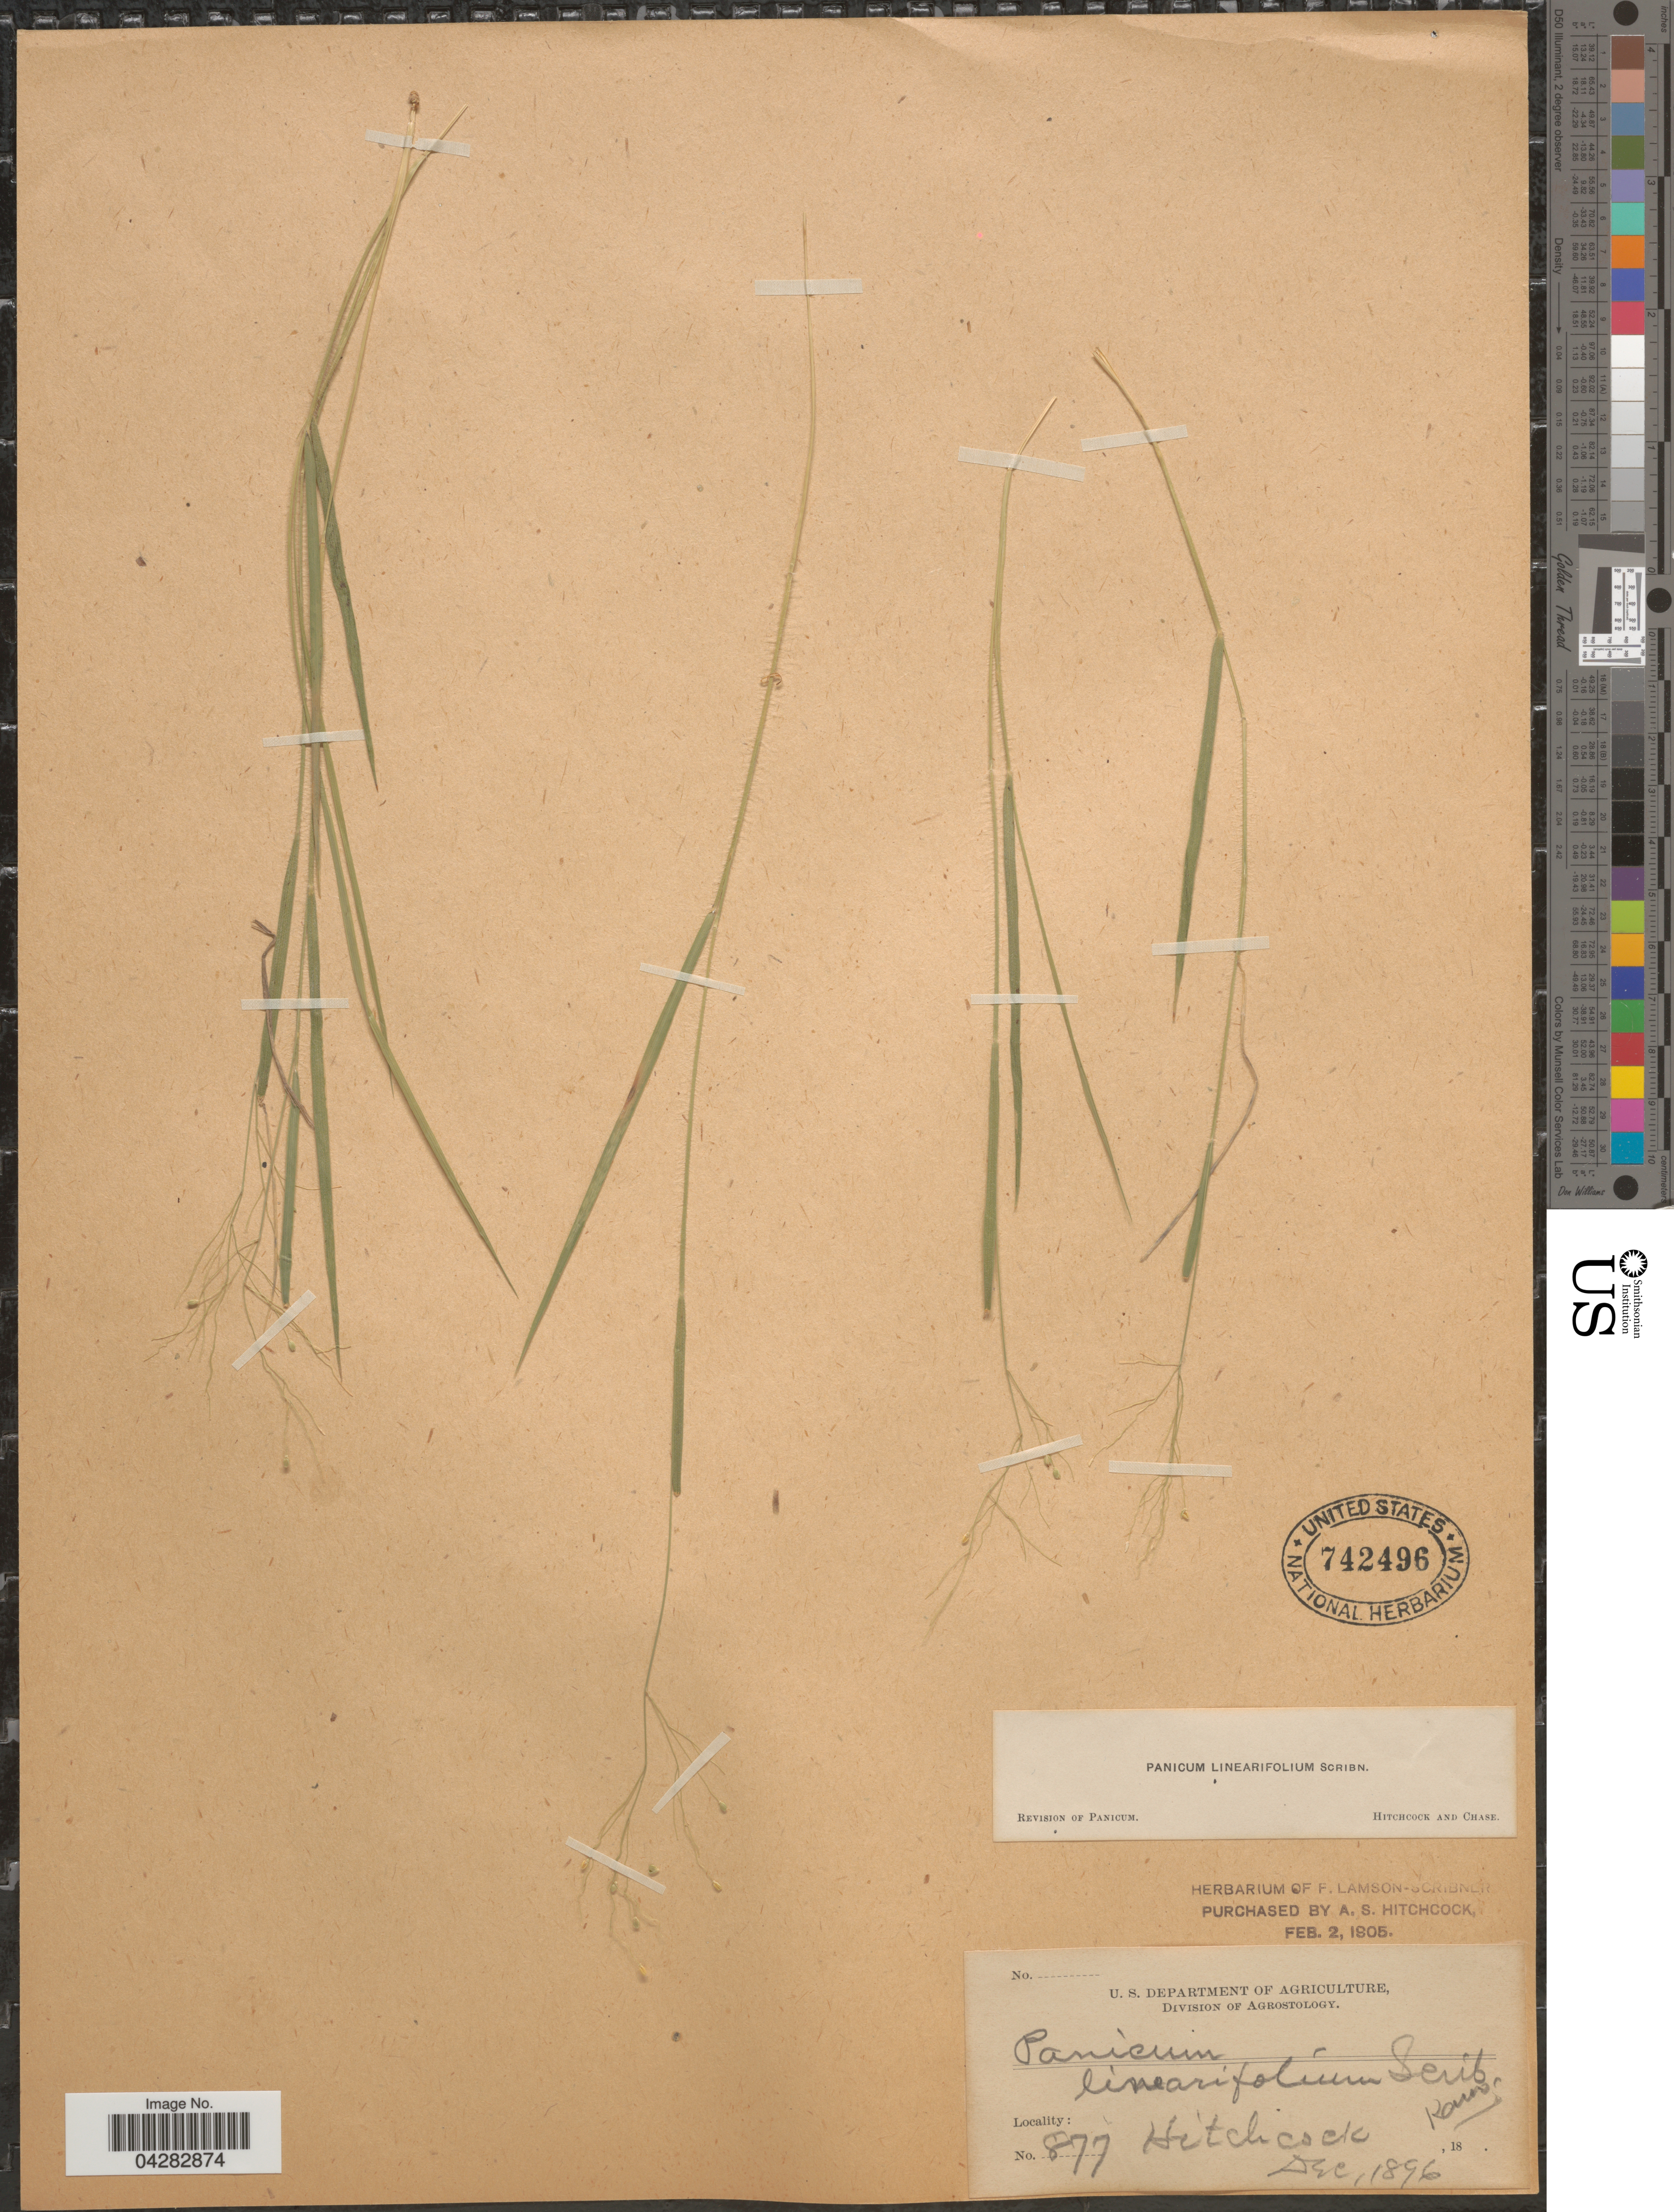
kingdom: Plantae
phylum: Tracheophyta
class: Liliopsida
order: Poales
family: Poaceae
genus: Dichanthelium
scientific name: Dichanthelium linearifolium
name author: (Scribn.) Gould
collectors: A. S. Hitchcock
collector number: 877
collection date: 1896-12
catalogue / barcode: US 742496